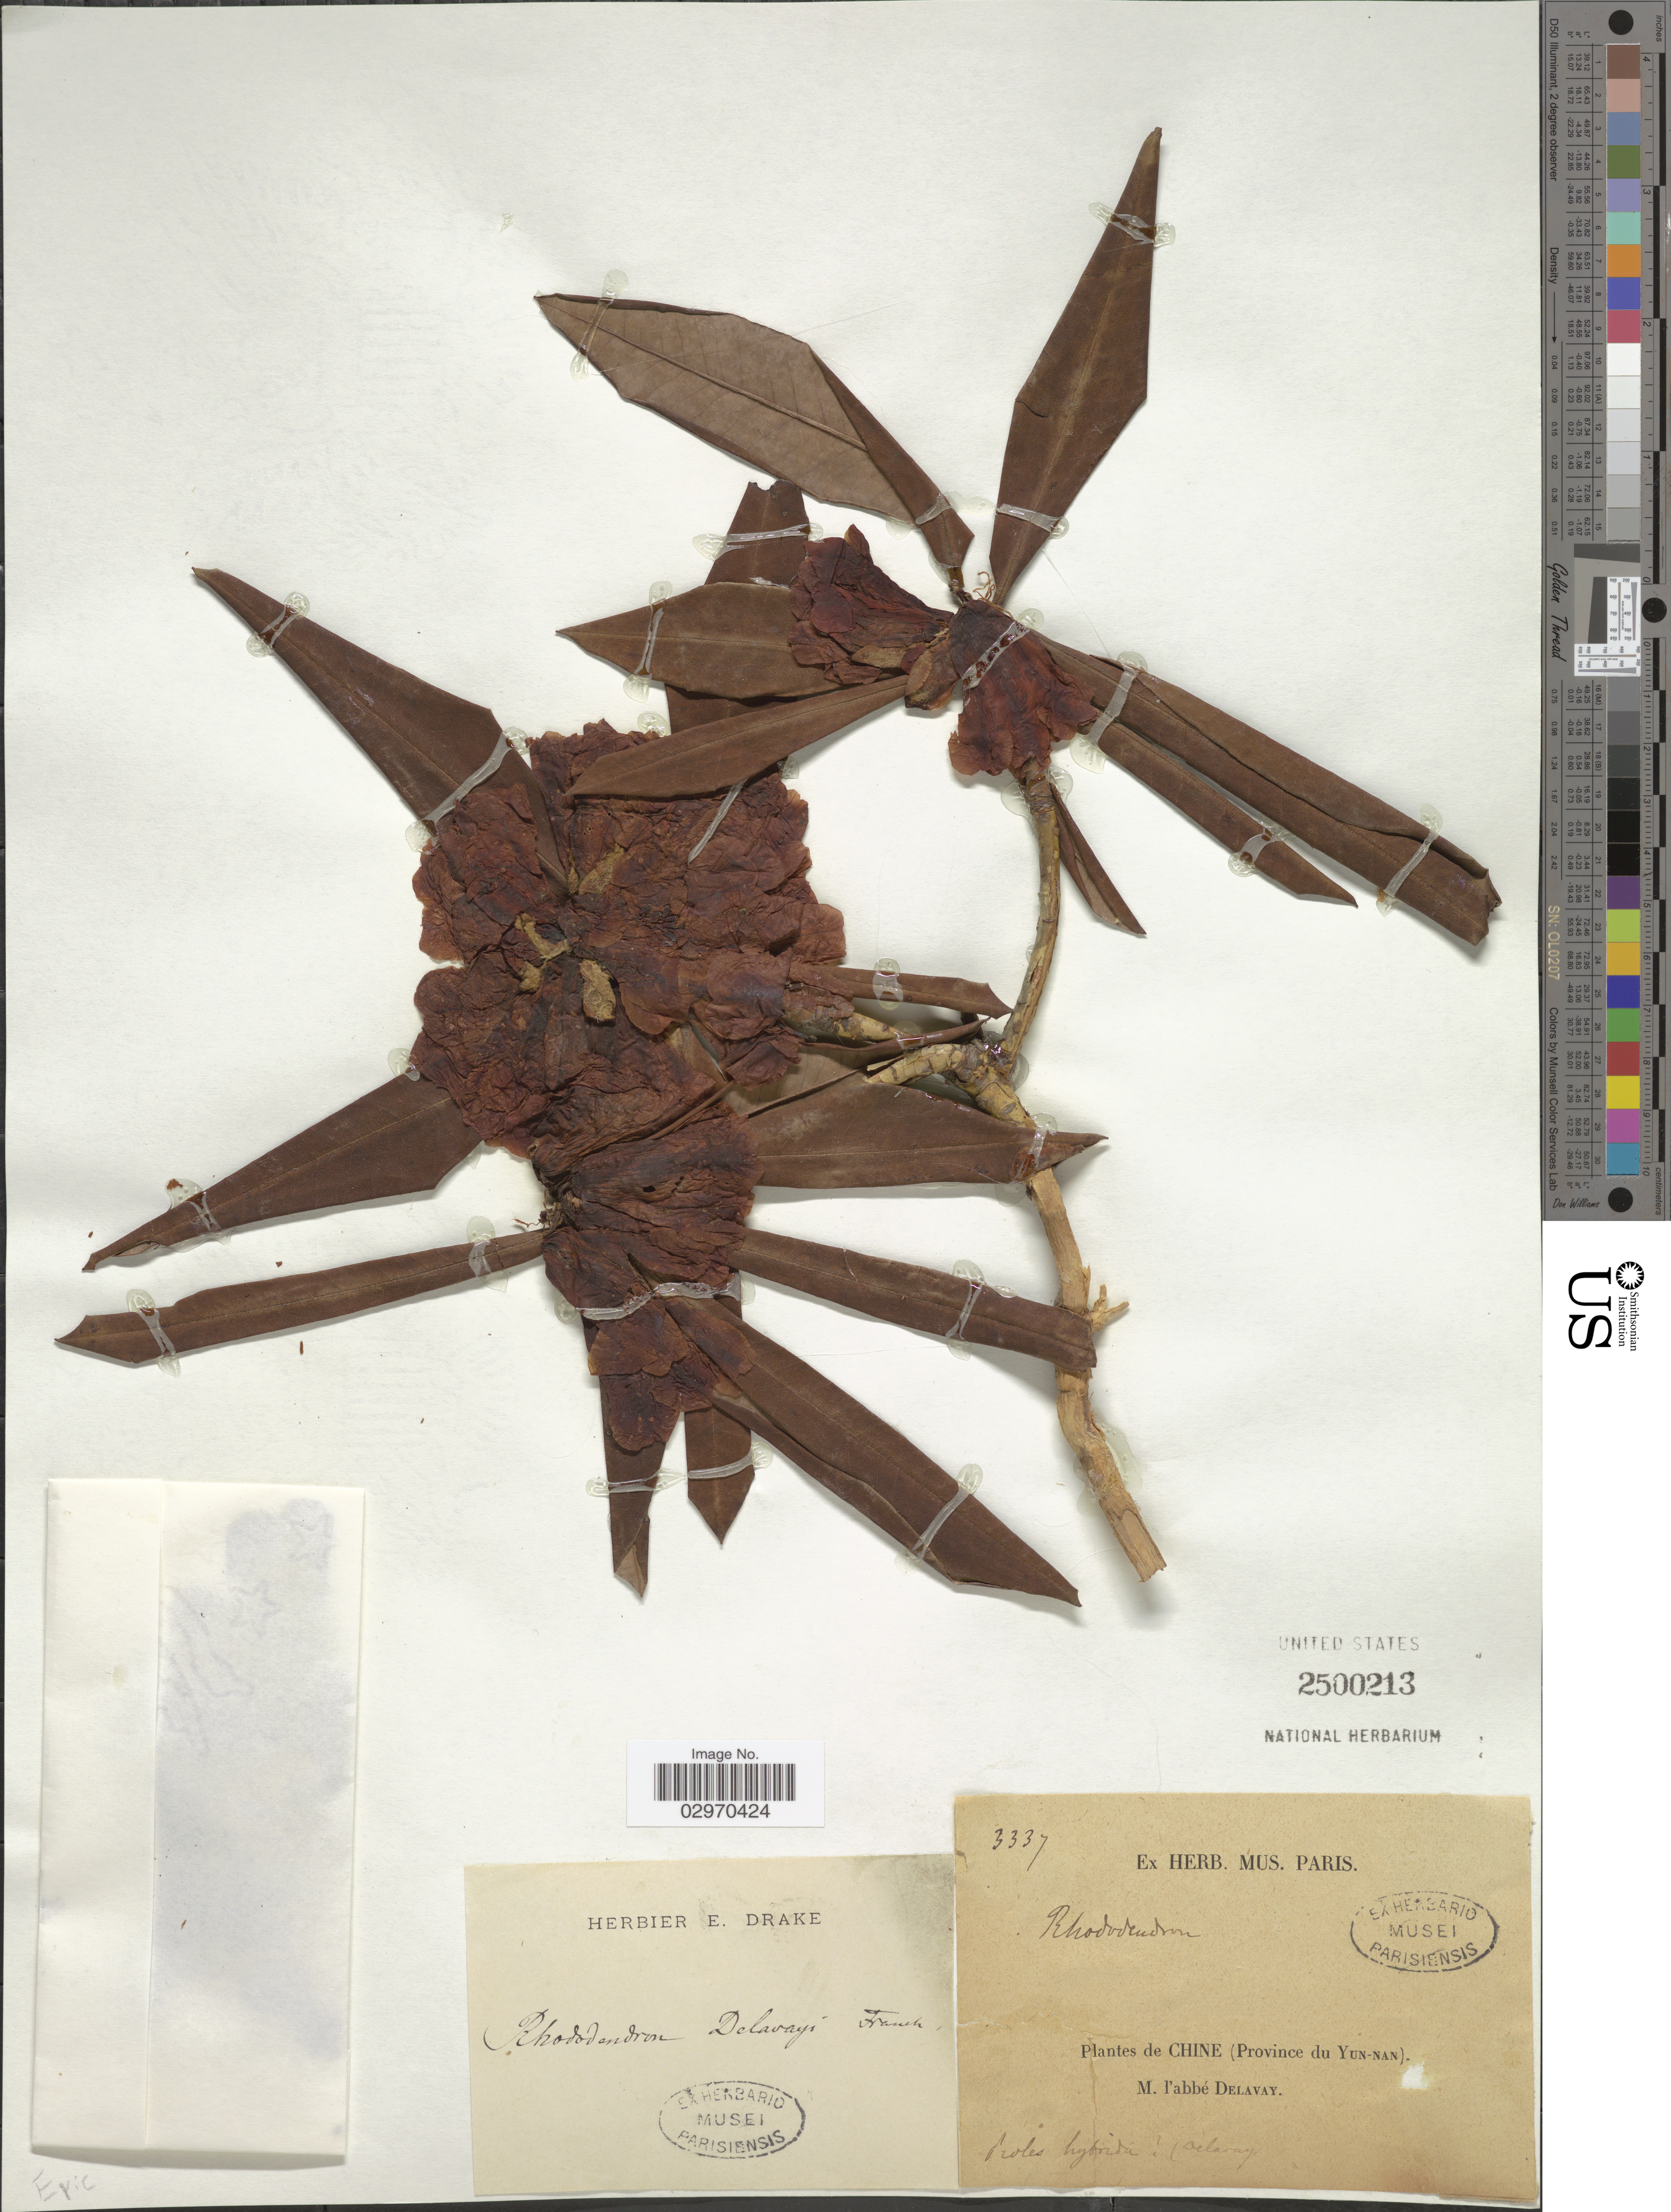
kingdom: Plantae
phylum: Tracheophyta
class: Magnoliopsida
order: Ericales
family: Ericaceae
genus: Rhododendron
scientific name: Rhododendron delavayi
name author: Franch.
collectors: P. Delavay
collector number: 3337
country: China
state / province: Yunnan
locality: Chine (Province du Yun-Nan).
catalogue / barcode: US 2500213